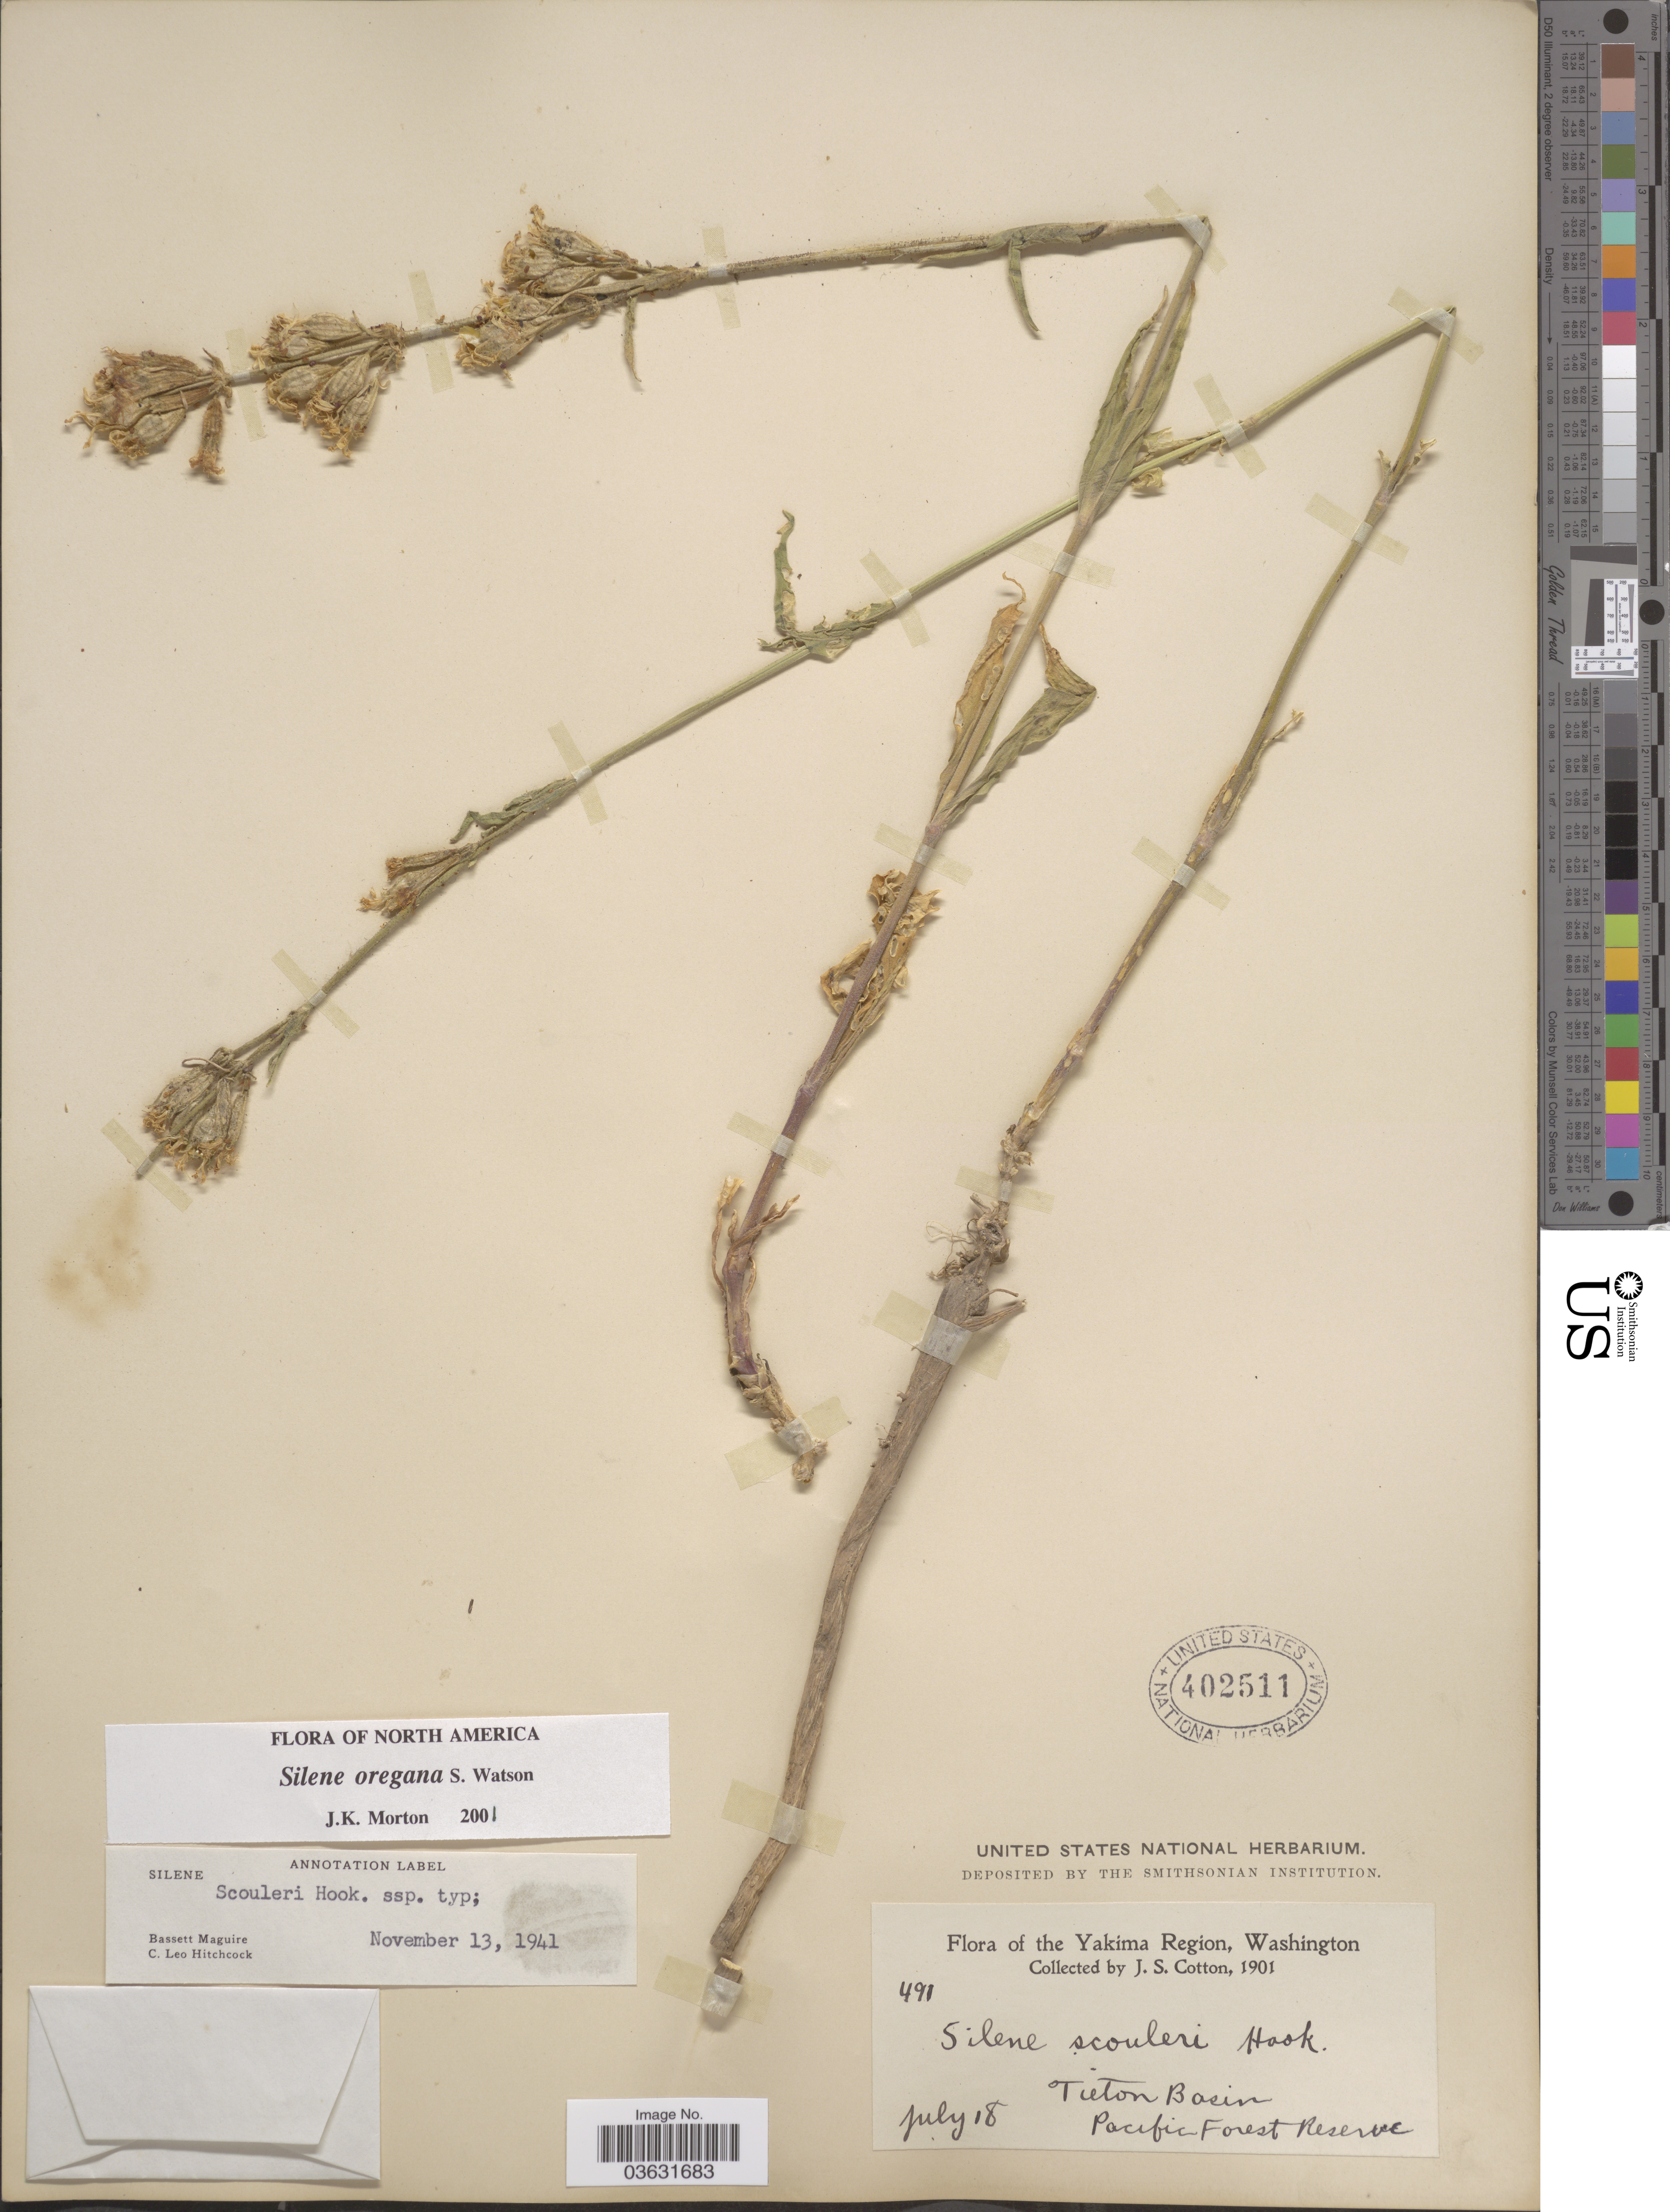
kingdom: Plantae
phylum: Tracheophyta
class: Magnoliopsida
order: Caryophyllales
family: Caryophyllaceae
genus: Silene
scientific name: Silene oregana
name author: S. Watson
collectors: J. S. Cotton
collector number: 491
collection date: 1901-07-18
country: United States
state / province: Washington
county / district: Yakima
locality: The Yakima Region. Tilton Basin. Pacific Forest Reserve.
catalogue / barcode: US 402511